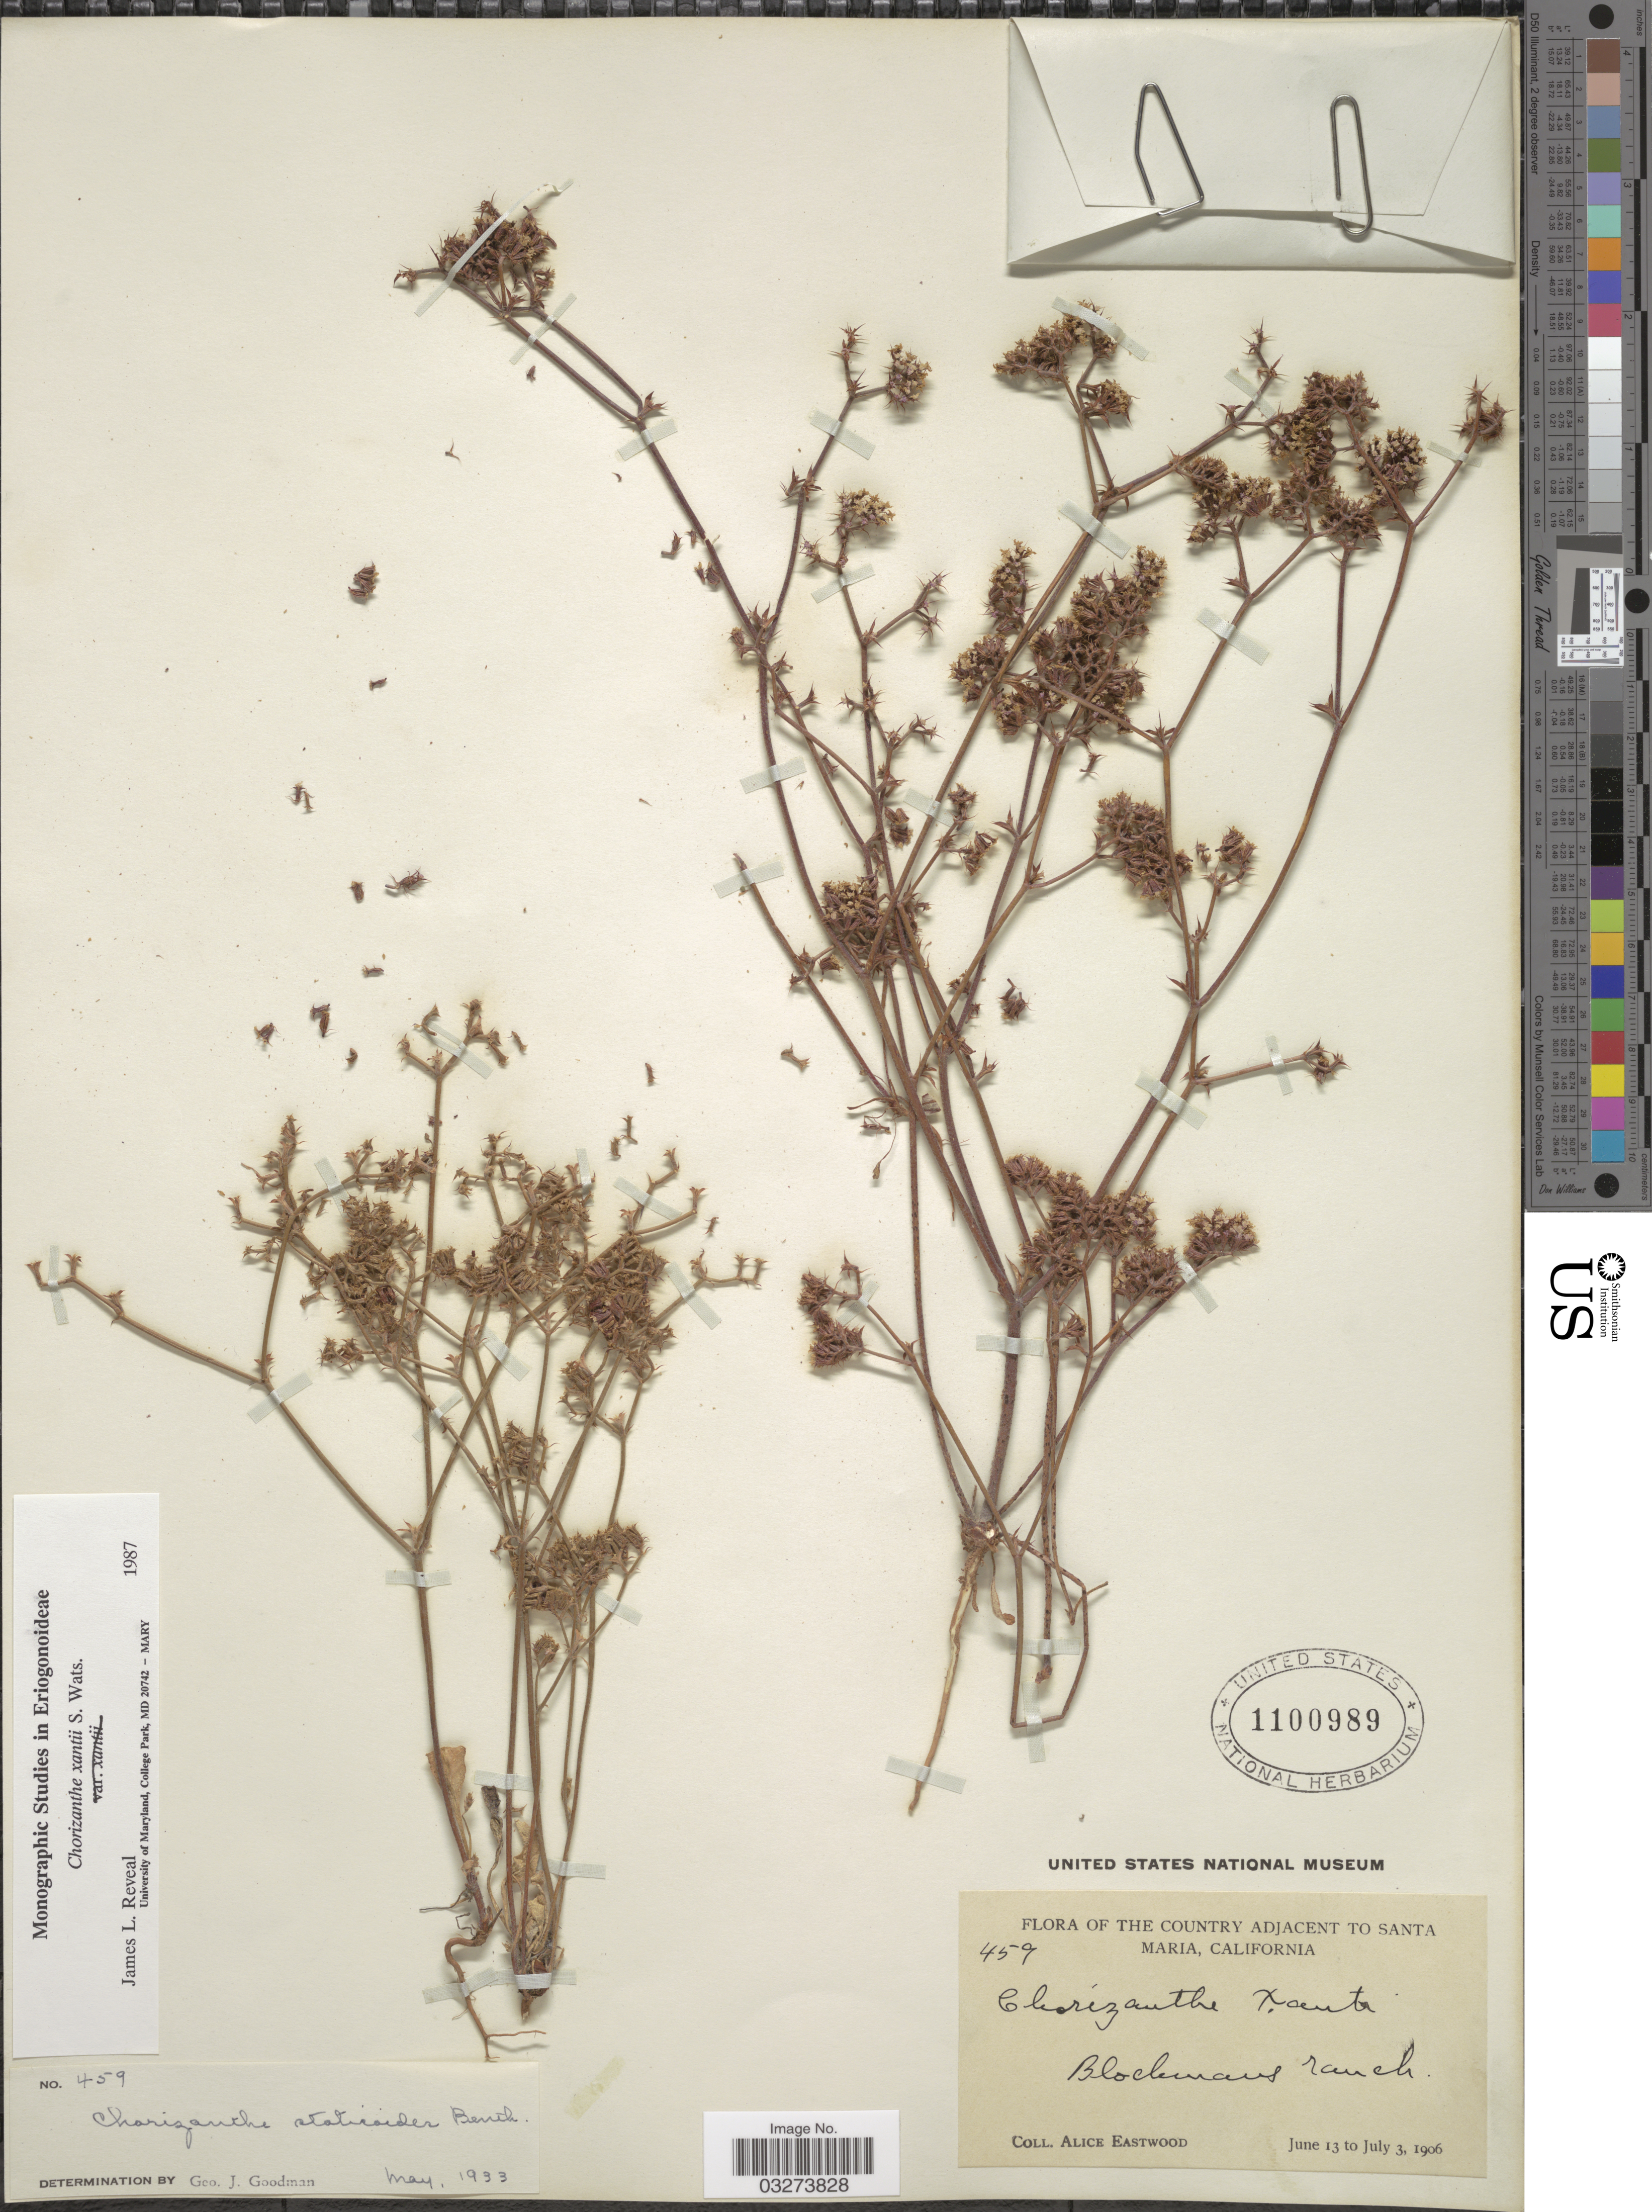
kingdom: Plantae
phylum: Tracheophyta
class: Magnoliopsida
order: Caryophyllales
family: Polygonaceae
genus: Chorizanthe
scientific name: Chorizanthe xanti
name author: S. Watson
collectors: A. Eastwood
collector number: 459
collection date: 1906-06-13/1906-07-03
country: United States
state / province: California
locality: The Country adjacent to Santa Maria. Blockmans ranch.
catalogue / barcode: US 1100989